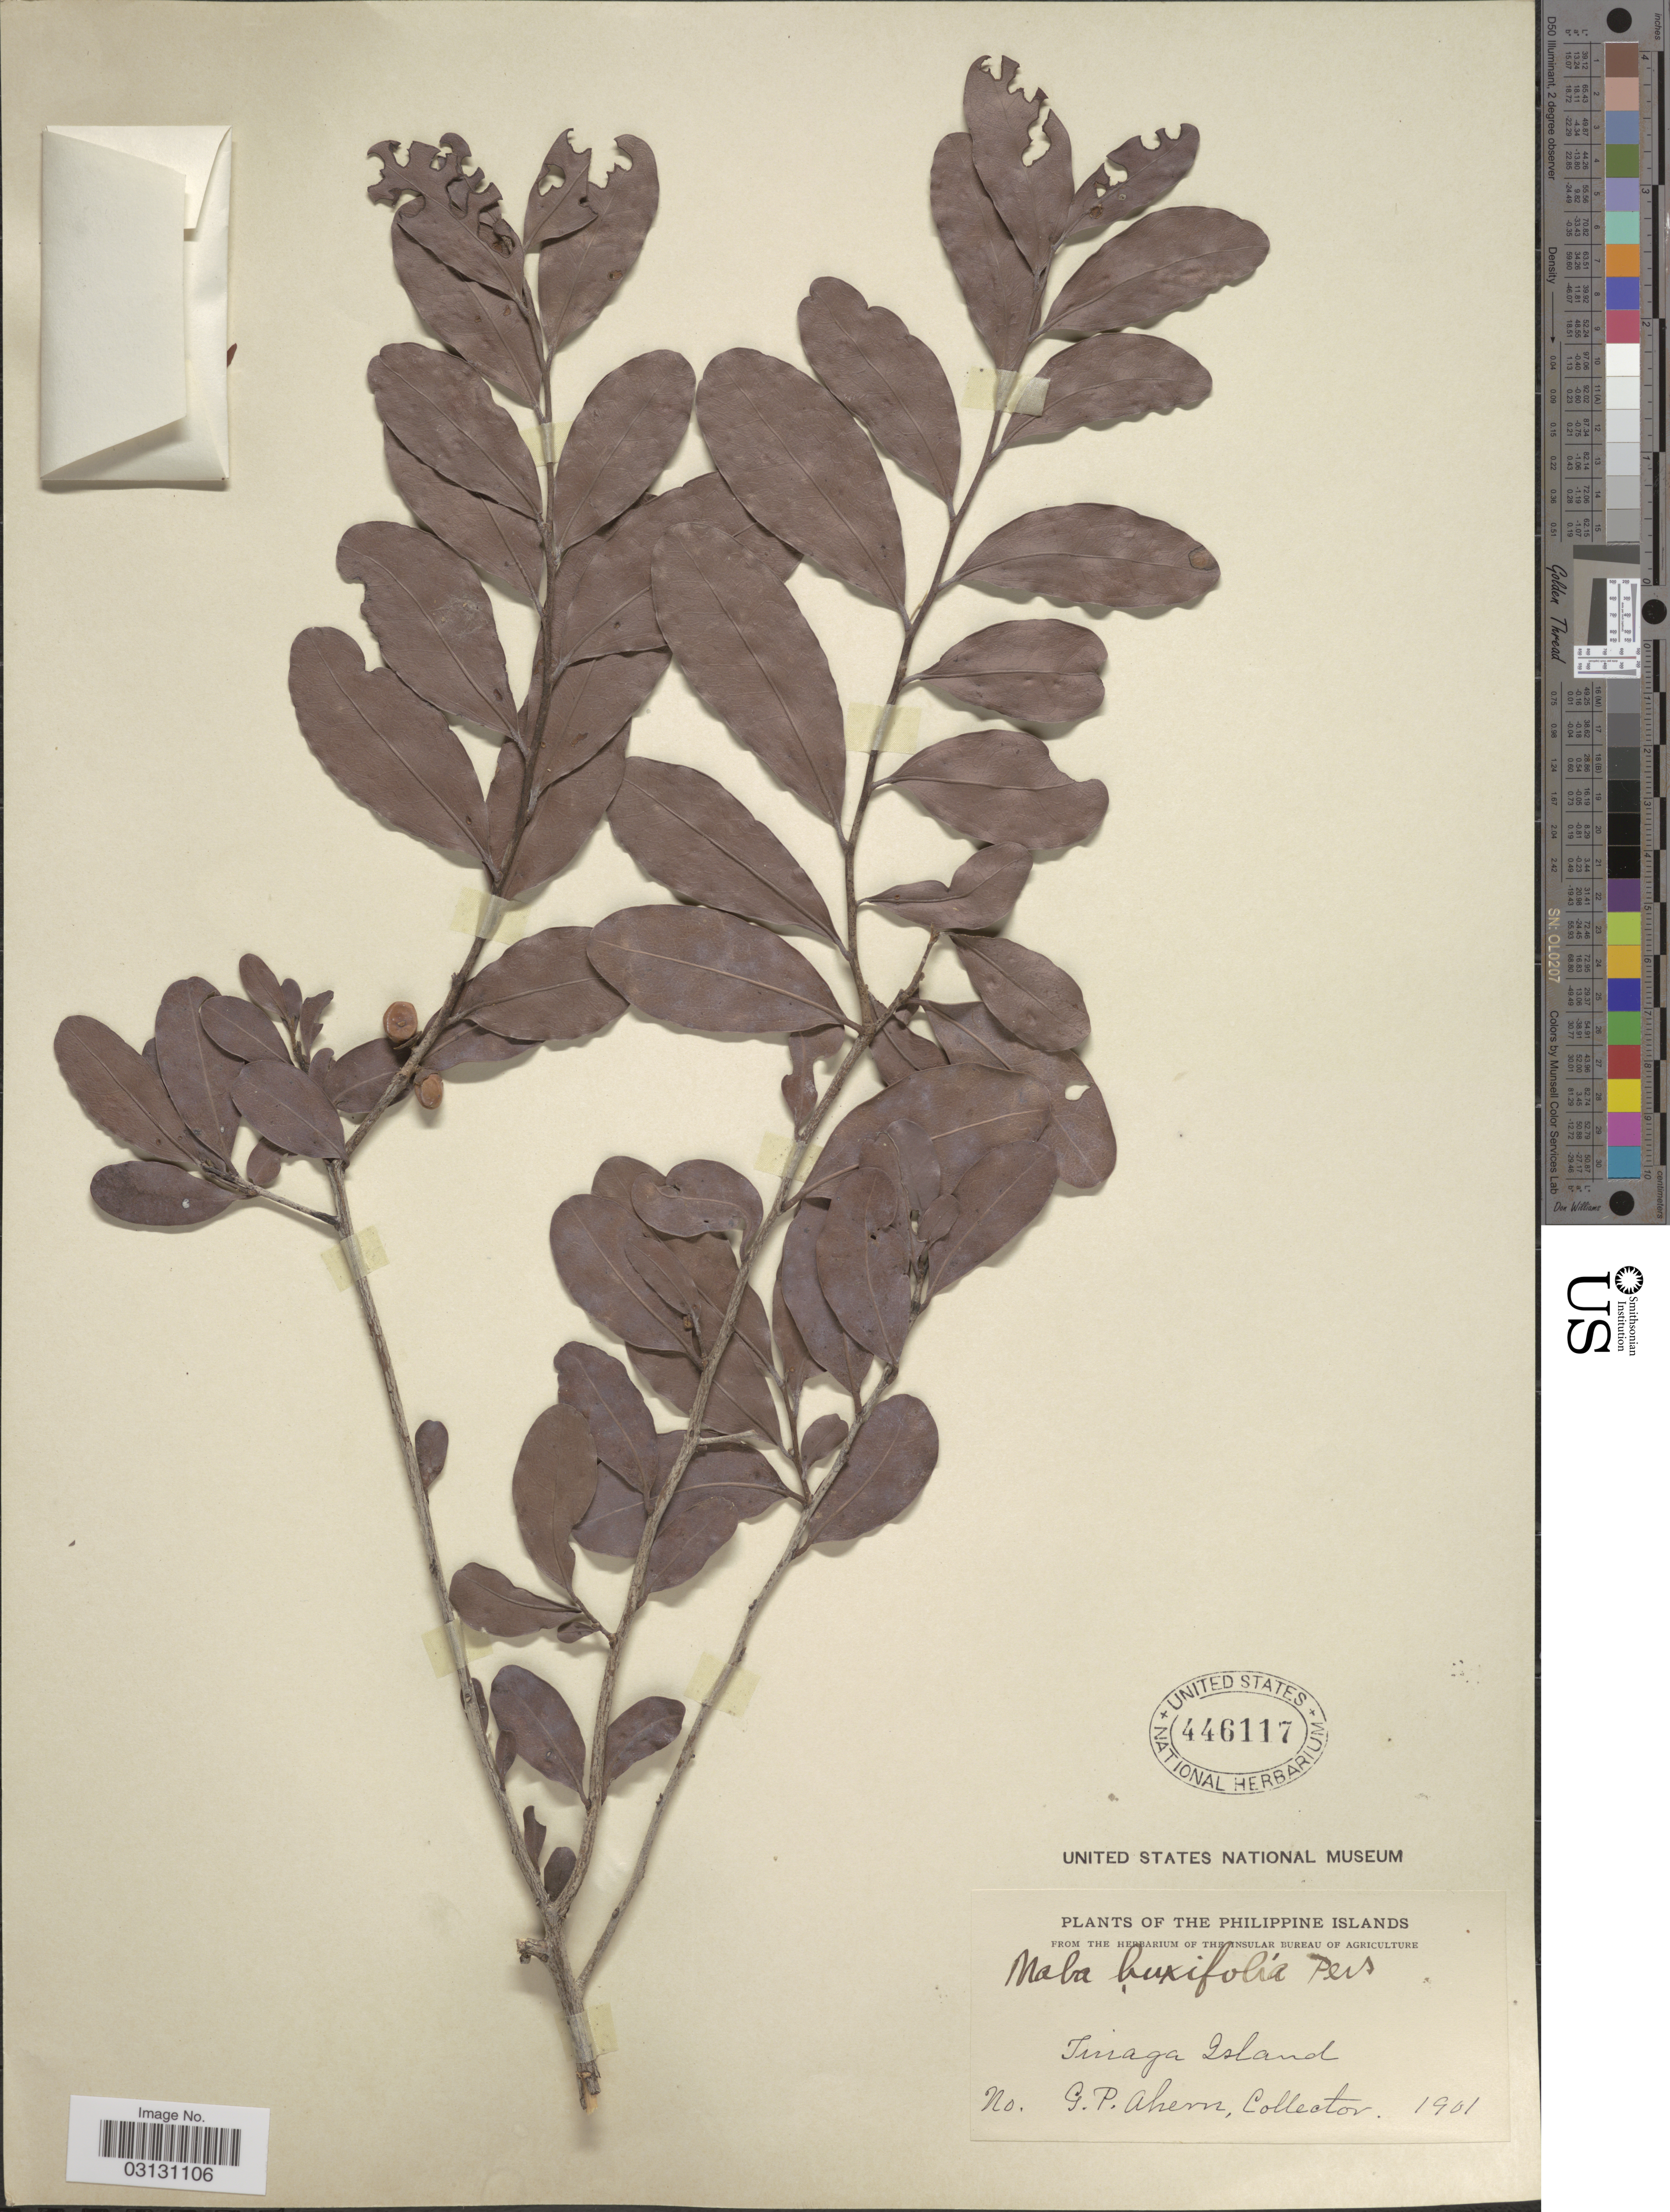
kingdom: Plantae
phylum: Tracheophyta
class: Magnoliopsida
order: Ericales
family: Ebenaceae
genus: Diospyros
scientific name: Diospyros ferrea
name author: (Willd.) Bakh.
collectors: G. Ahern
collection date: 1901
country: Philippines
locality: Philippine Islands. Tinaga Island.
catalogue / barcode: US 446117